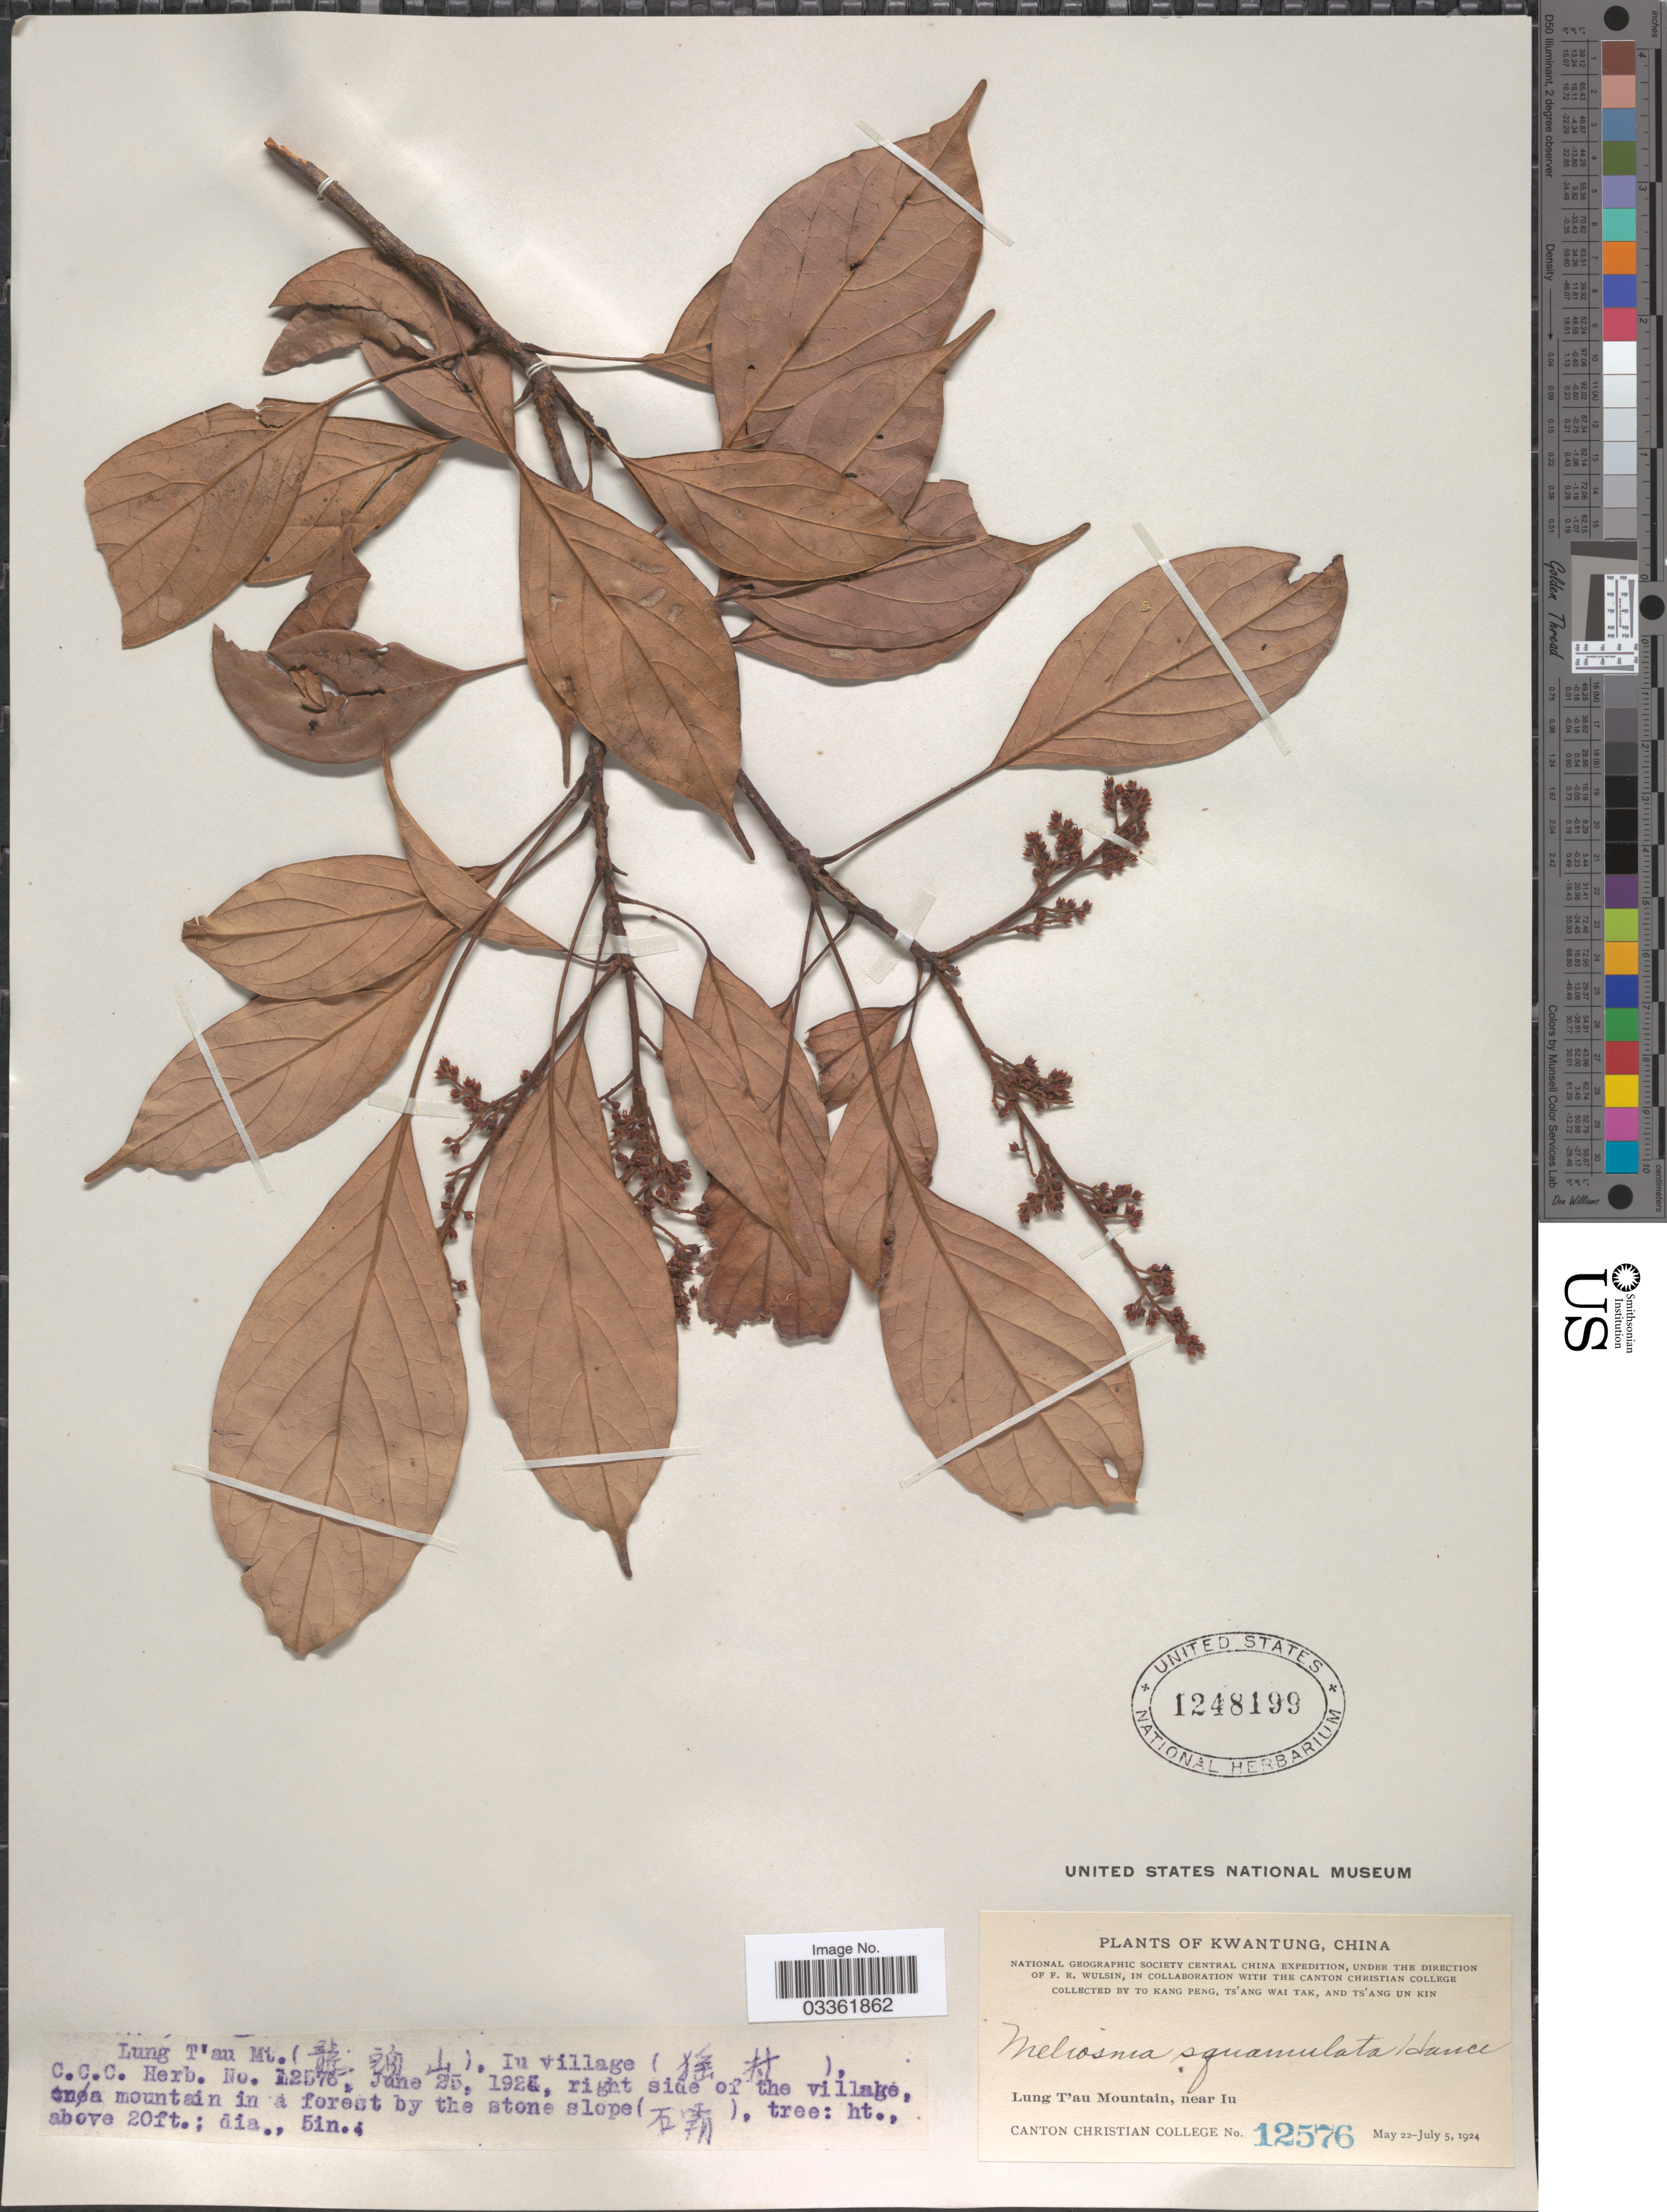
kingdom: Plantae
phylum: Tracheophyta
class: Magnoliopsida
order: Proteales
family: Sabiaceae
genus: Meliosma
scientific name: Meliosma squamulata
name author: Hance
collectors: Kang Peng To, W. T. Tsang & Ts' Ang Un Kin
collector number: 12576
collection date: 1924-06-25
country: China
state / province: Guangdong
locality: Kwangtung, Lung T'au Mountain, near Iu, Iu village (X).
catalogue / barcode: US 1248199